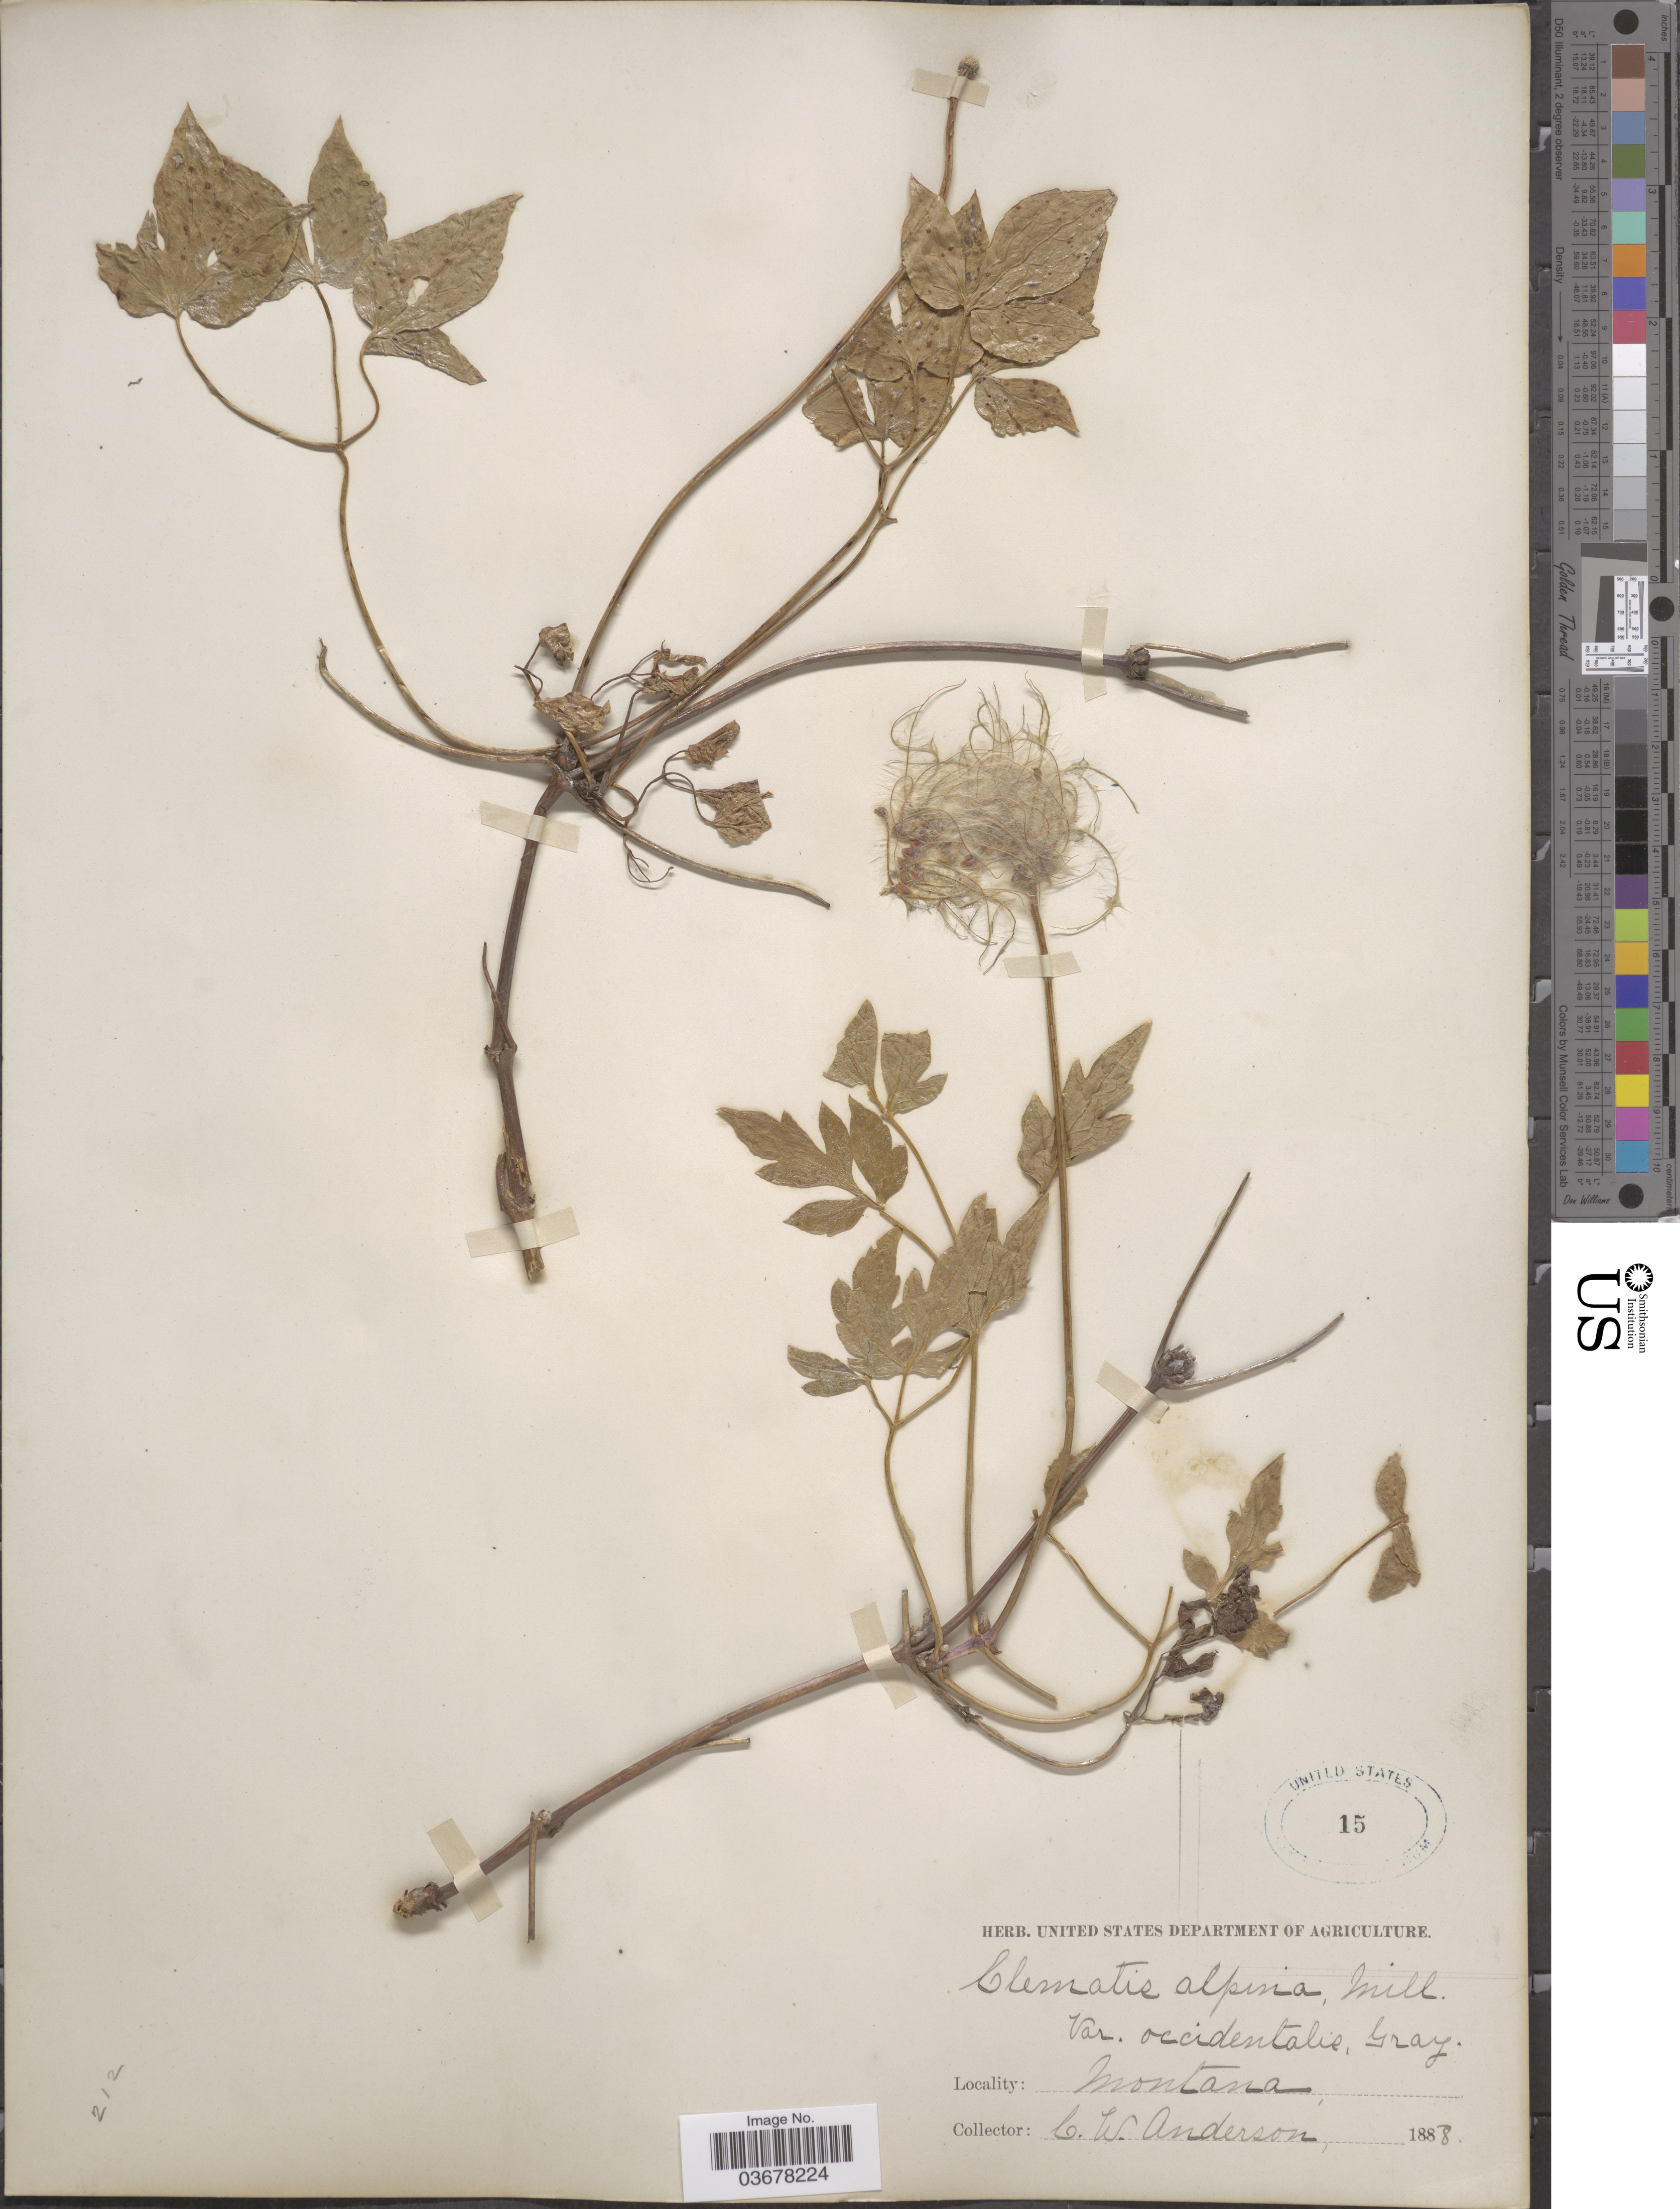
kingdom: Plantae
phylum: Tracheophyta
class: Magnoliopsida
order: Ranunculales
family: Ranunculaceae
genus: Clematis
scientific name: Clematis columbiana var. columbiana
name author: (Nutt.) Torr. & A. Gray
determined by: Strong, M. T., (US), Smithsonian Institution - National Museum of Natural History (UNITED STATES)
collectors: C. W. Anderson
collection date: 1888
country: United States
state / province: Montana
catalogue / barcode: US 15